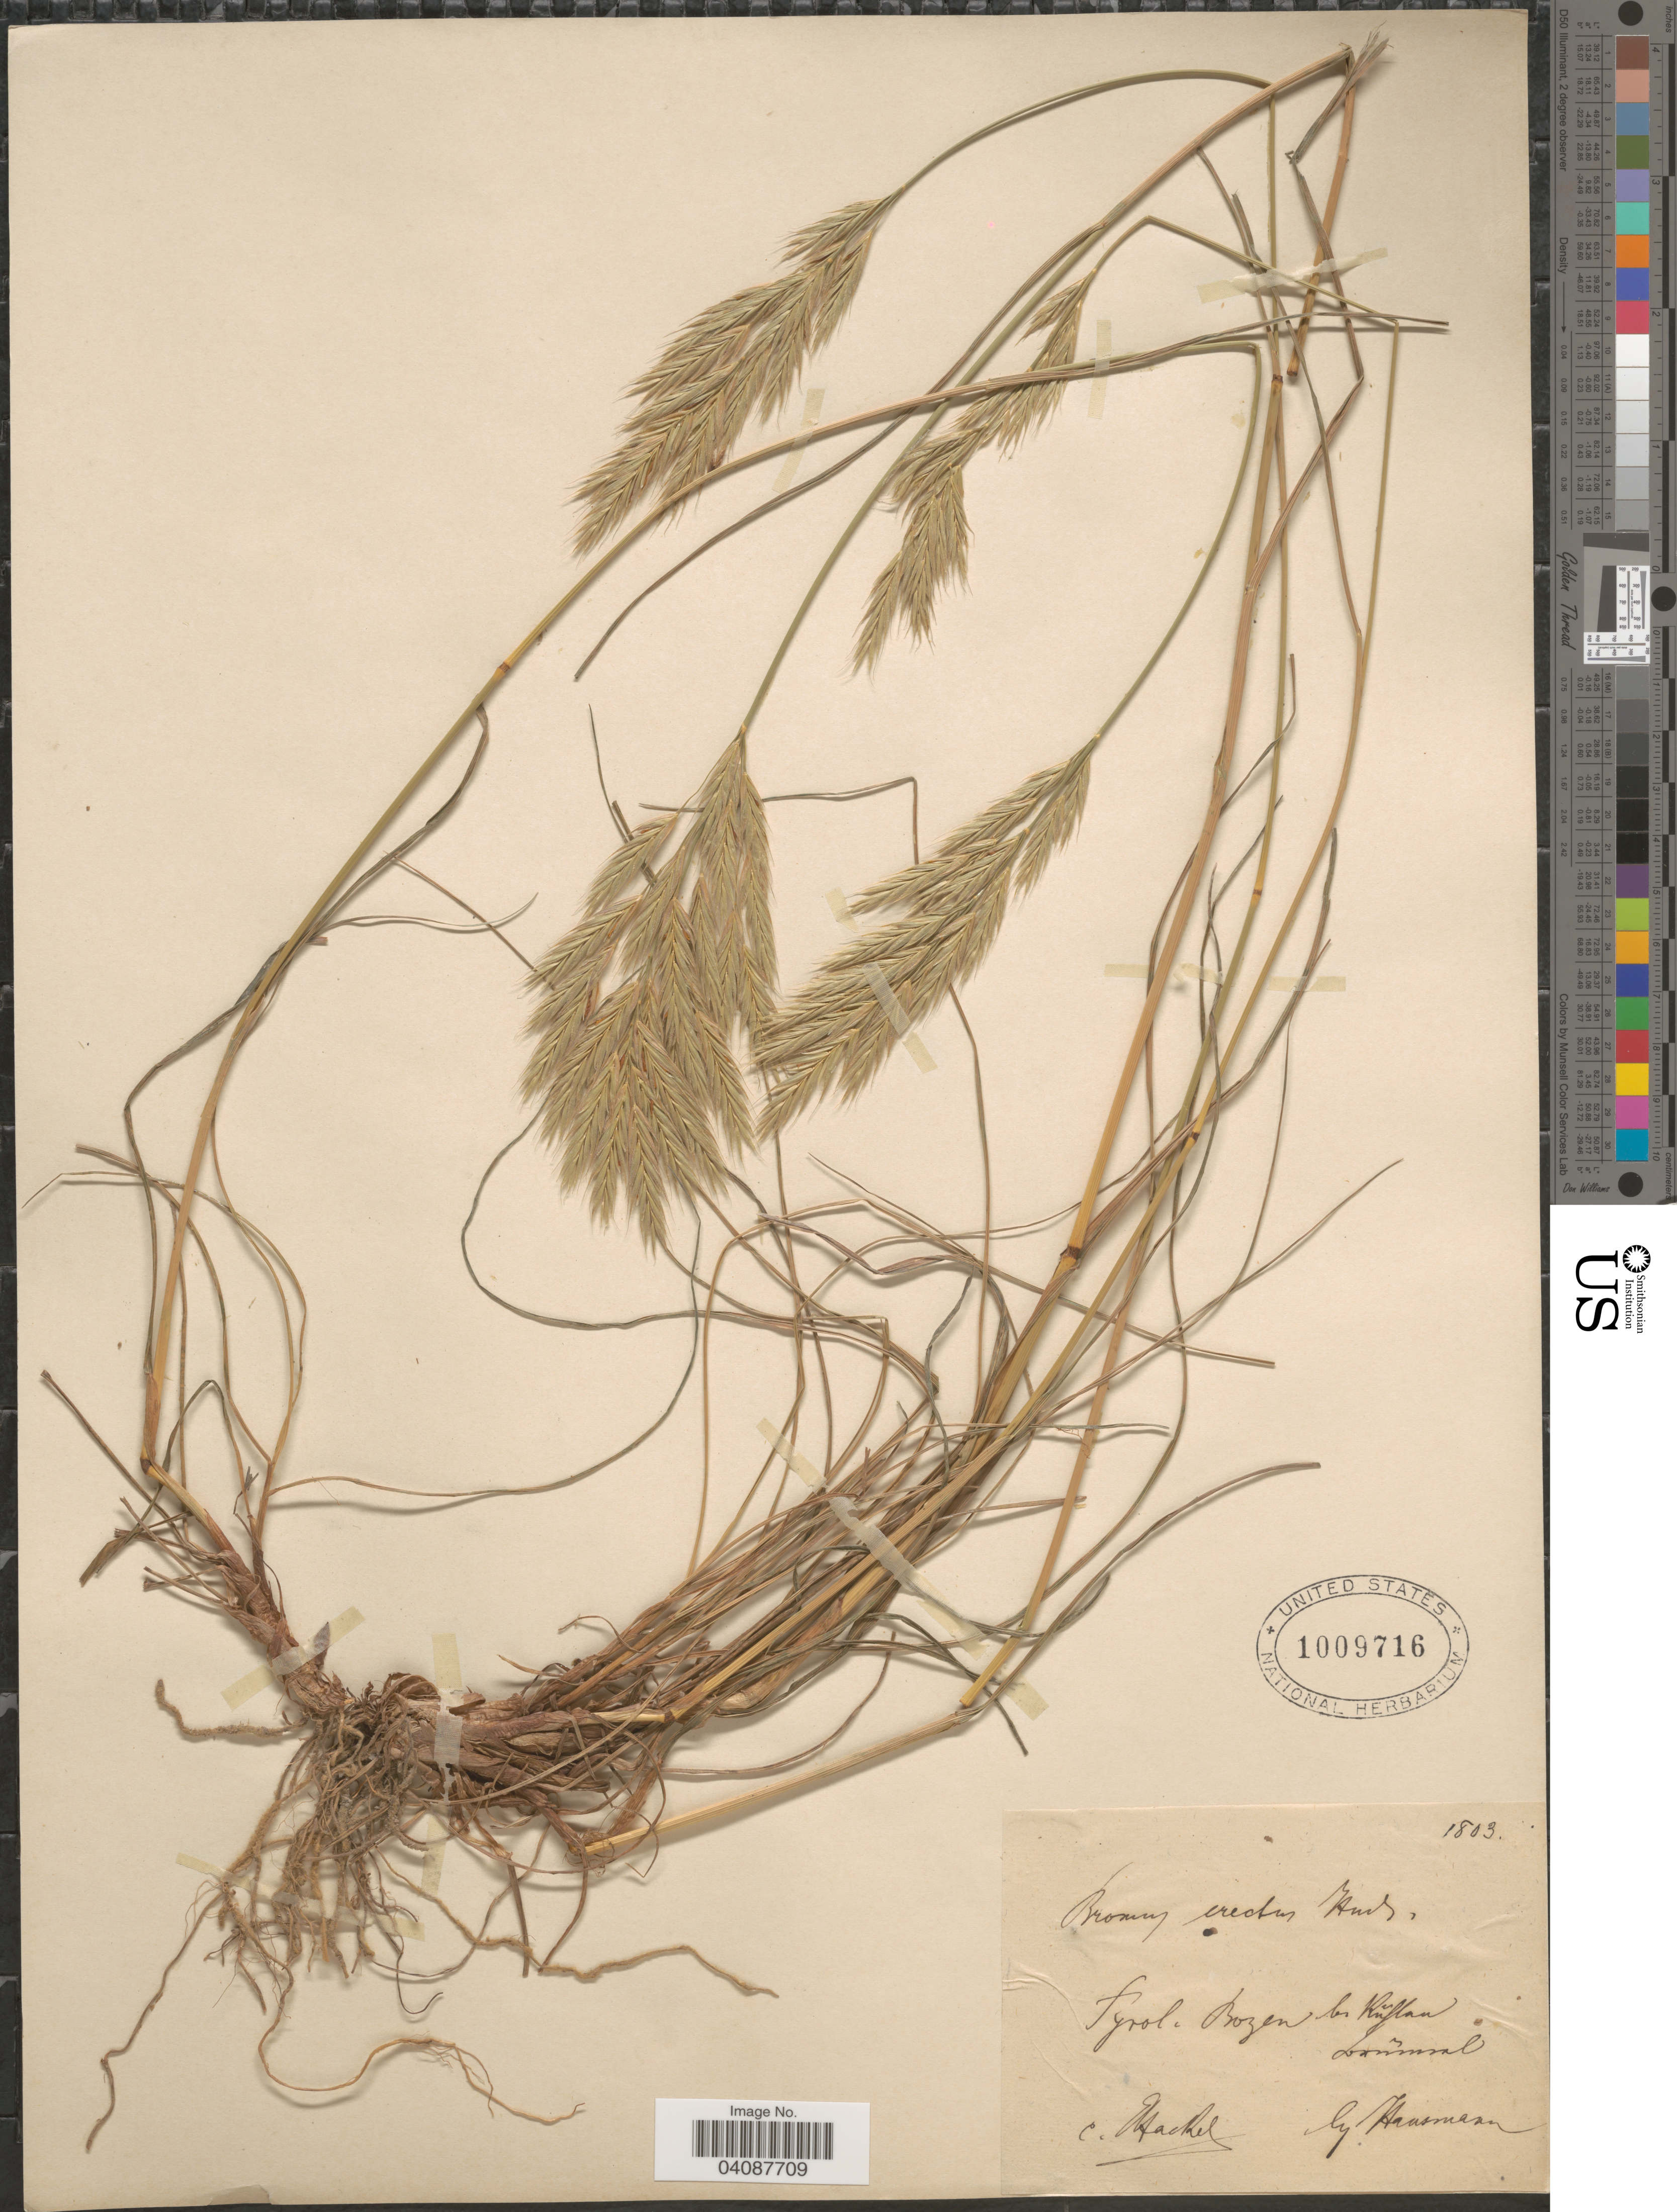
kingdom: Plantae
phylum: Tracheophyta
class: Liliopsida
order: Poales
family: Poaceae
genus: Bromus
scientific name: Bromus erectus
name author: Huds.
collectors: -. Hausmann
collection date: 1803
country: Italy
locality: Tyroli Bozen be Ruflan Loũmval.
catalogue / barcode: US 1009716